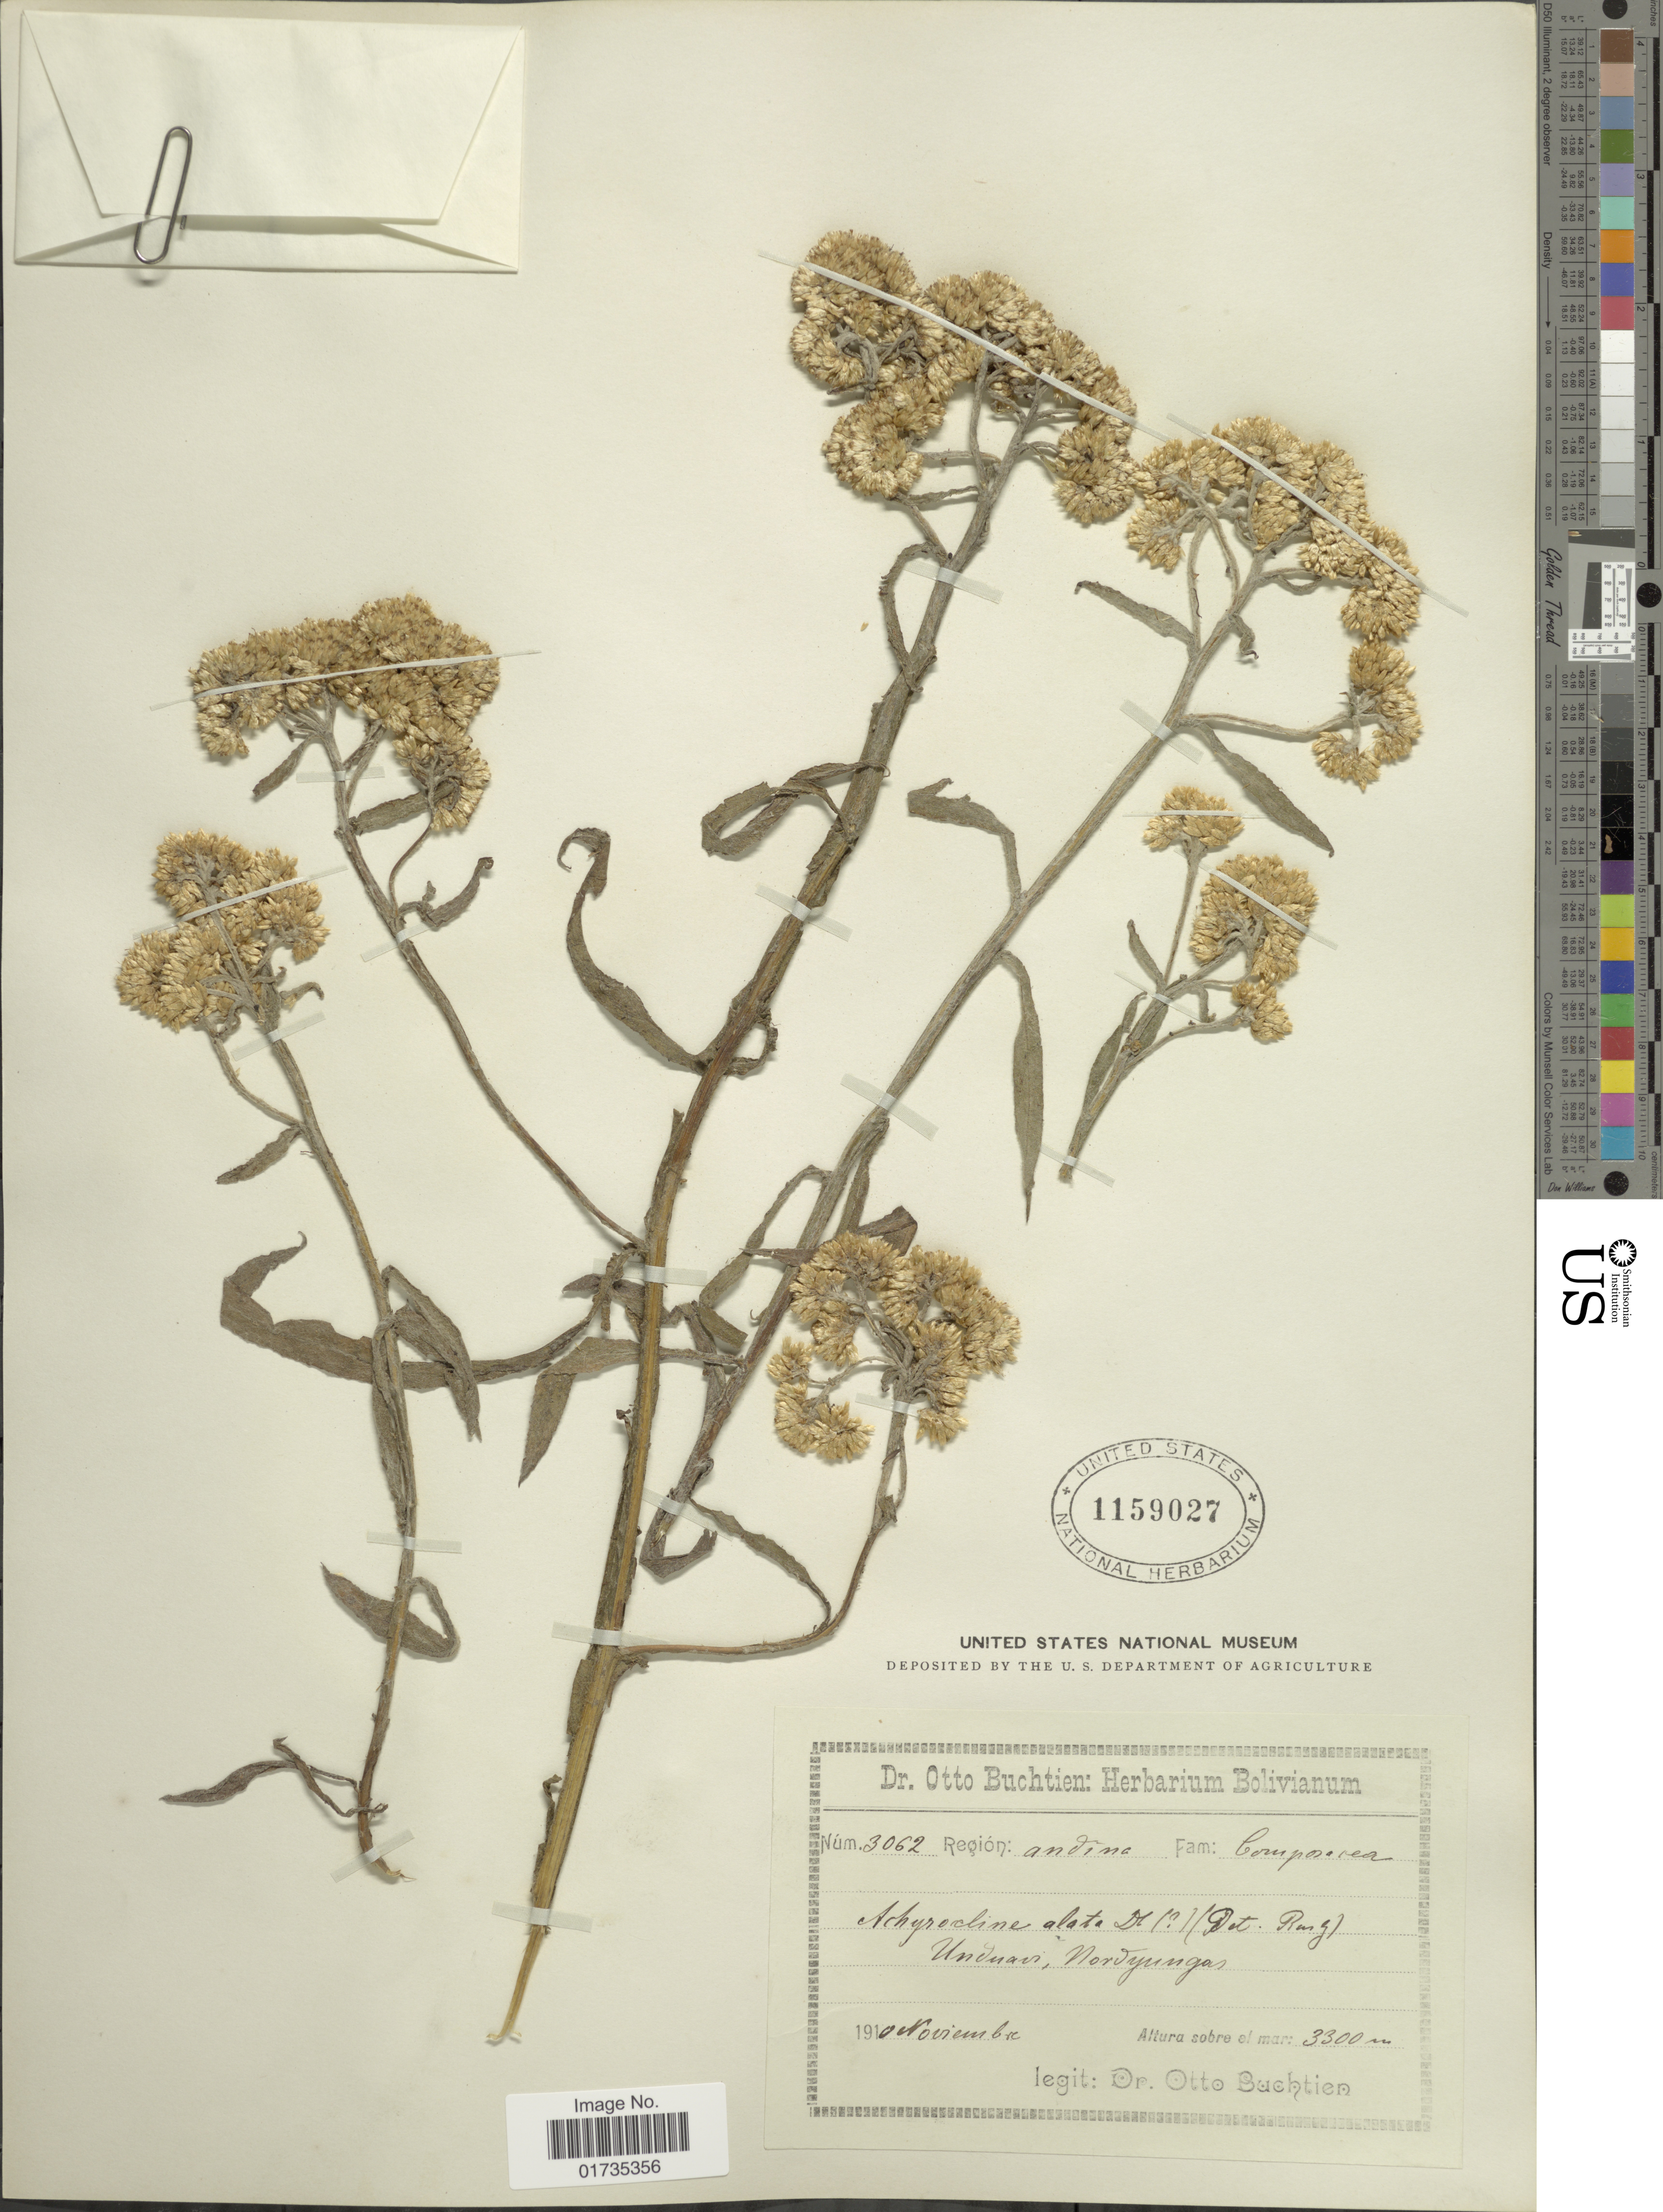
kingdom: Plantae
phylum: Tracheophyta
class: Magnoliopsida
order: Asterales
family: Asteraceae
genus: Achyrocline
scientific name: Achyrocline alata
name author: (Kunth) DC.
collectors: O. Buchtien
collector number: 3062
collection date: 1910-11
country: Bolivia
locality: Region Andine. Unduavi, Nordyungas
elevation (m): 3300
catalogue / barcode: US 1159027